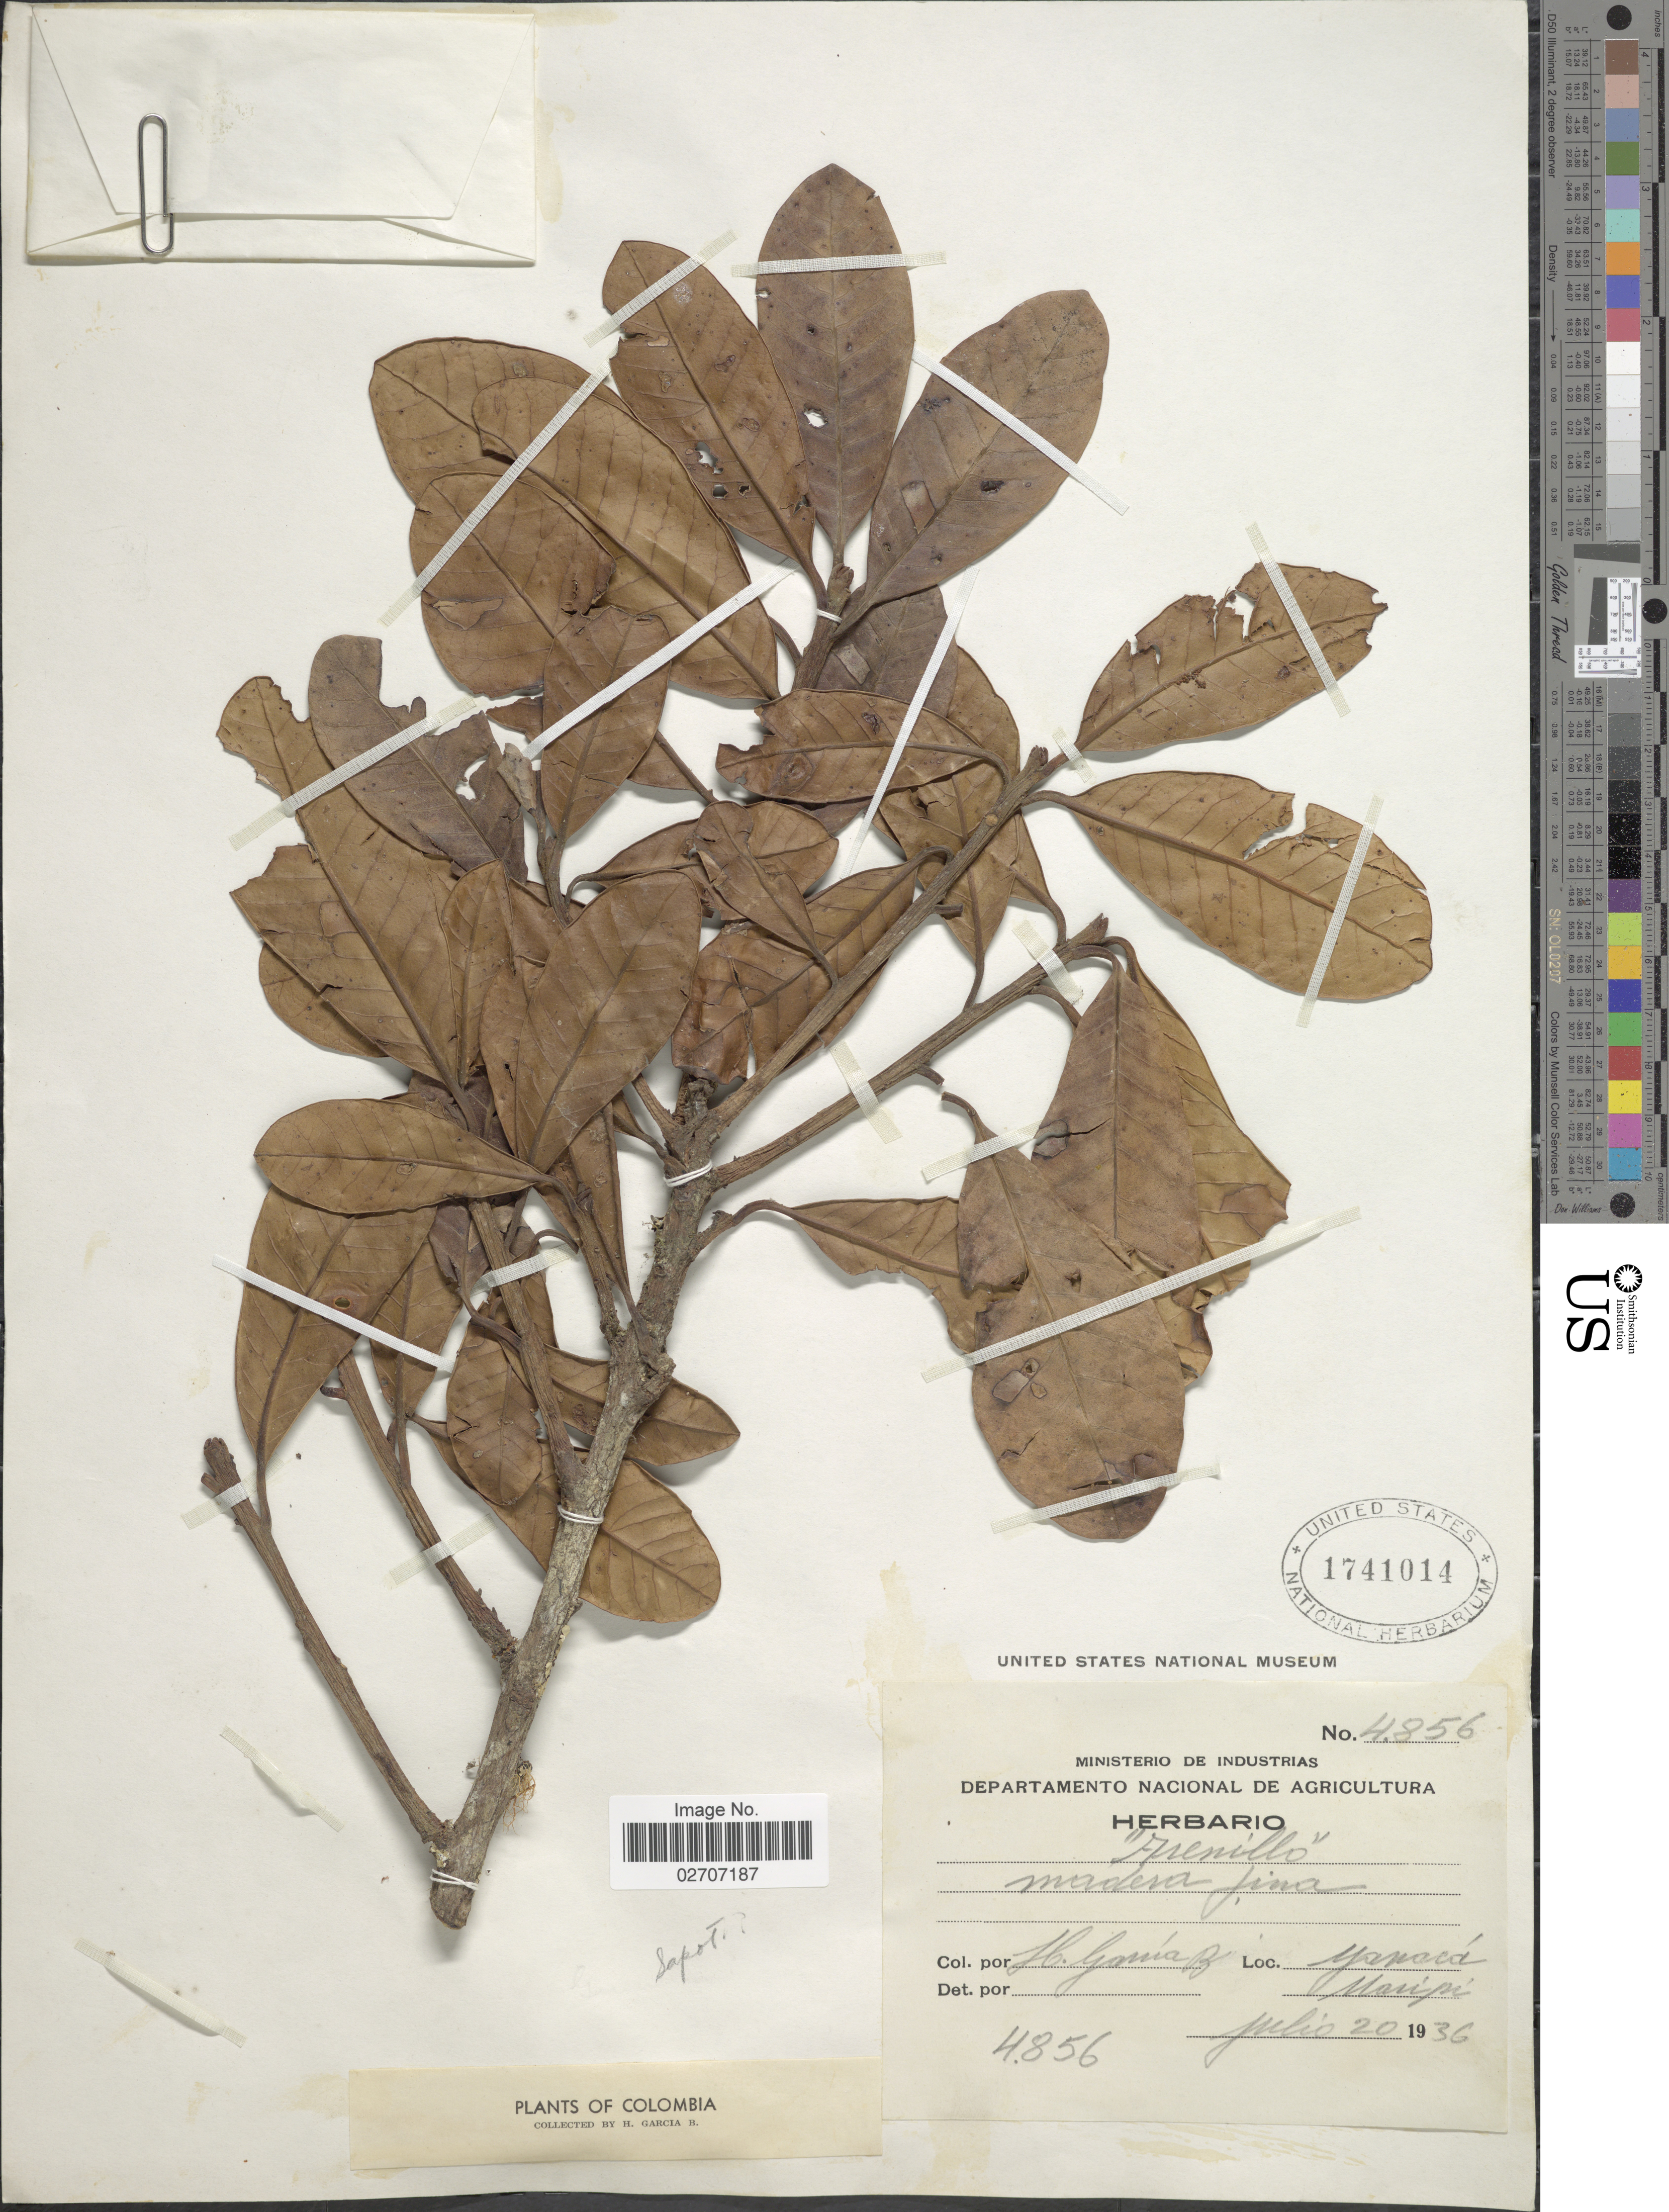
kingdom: Plantae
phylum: Tracheophyta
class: Magnoliopsida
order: Ericales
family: Sapotaceae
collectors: H. García Barriga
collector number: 4856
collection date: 1936-07-20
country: Colombia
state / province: Boyacá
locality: Yanaca, Maripi.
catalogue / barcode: US 1741014